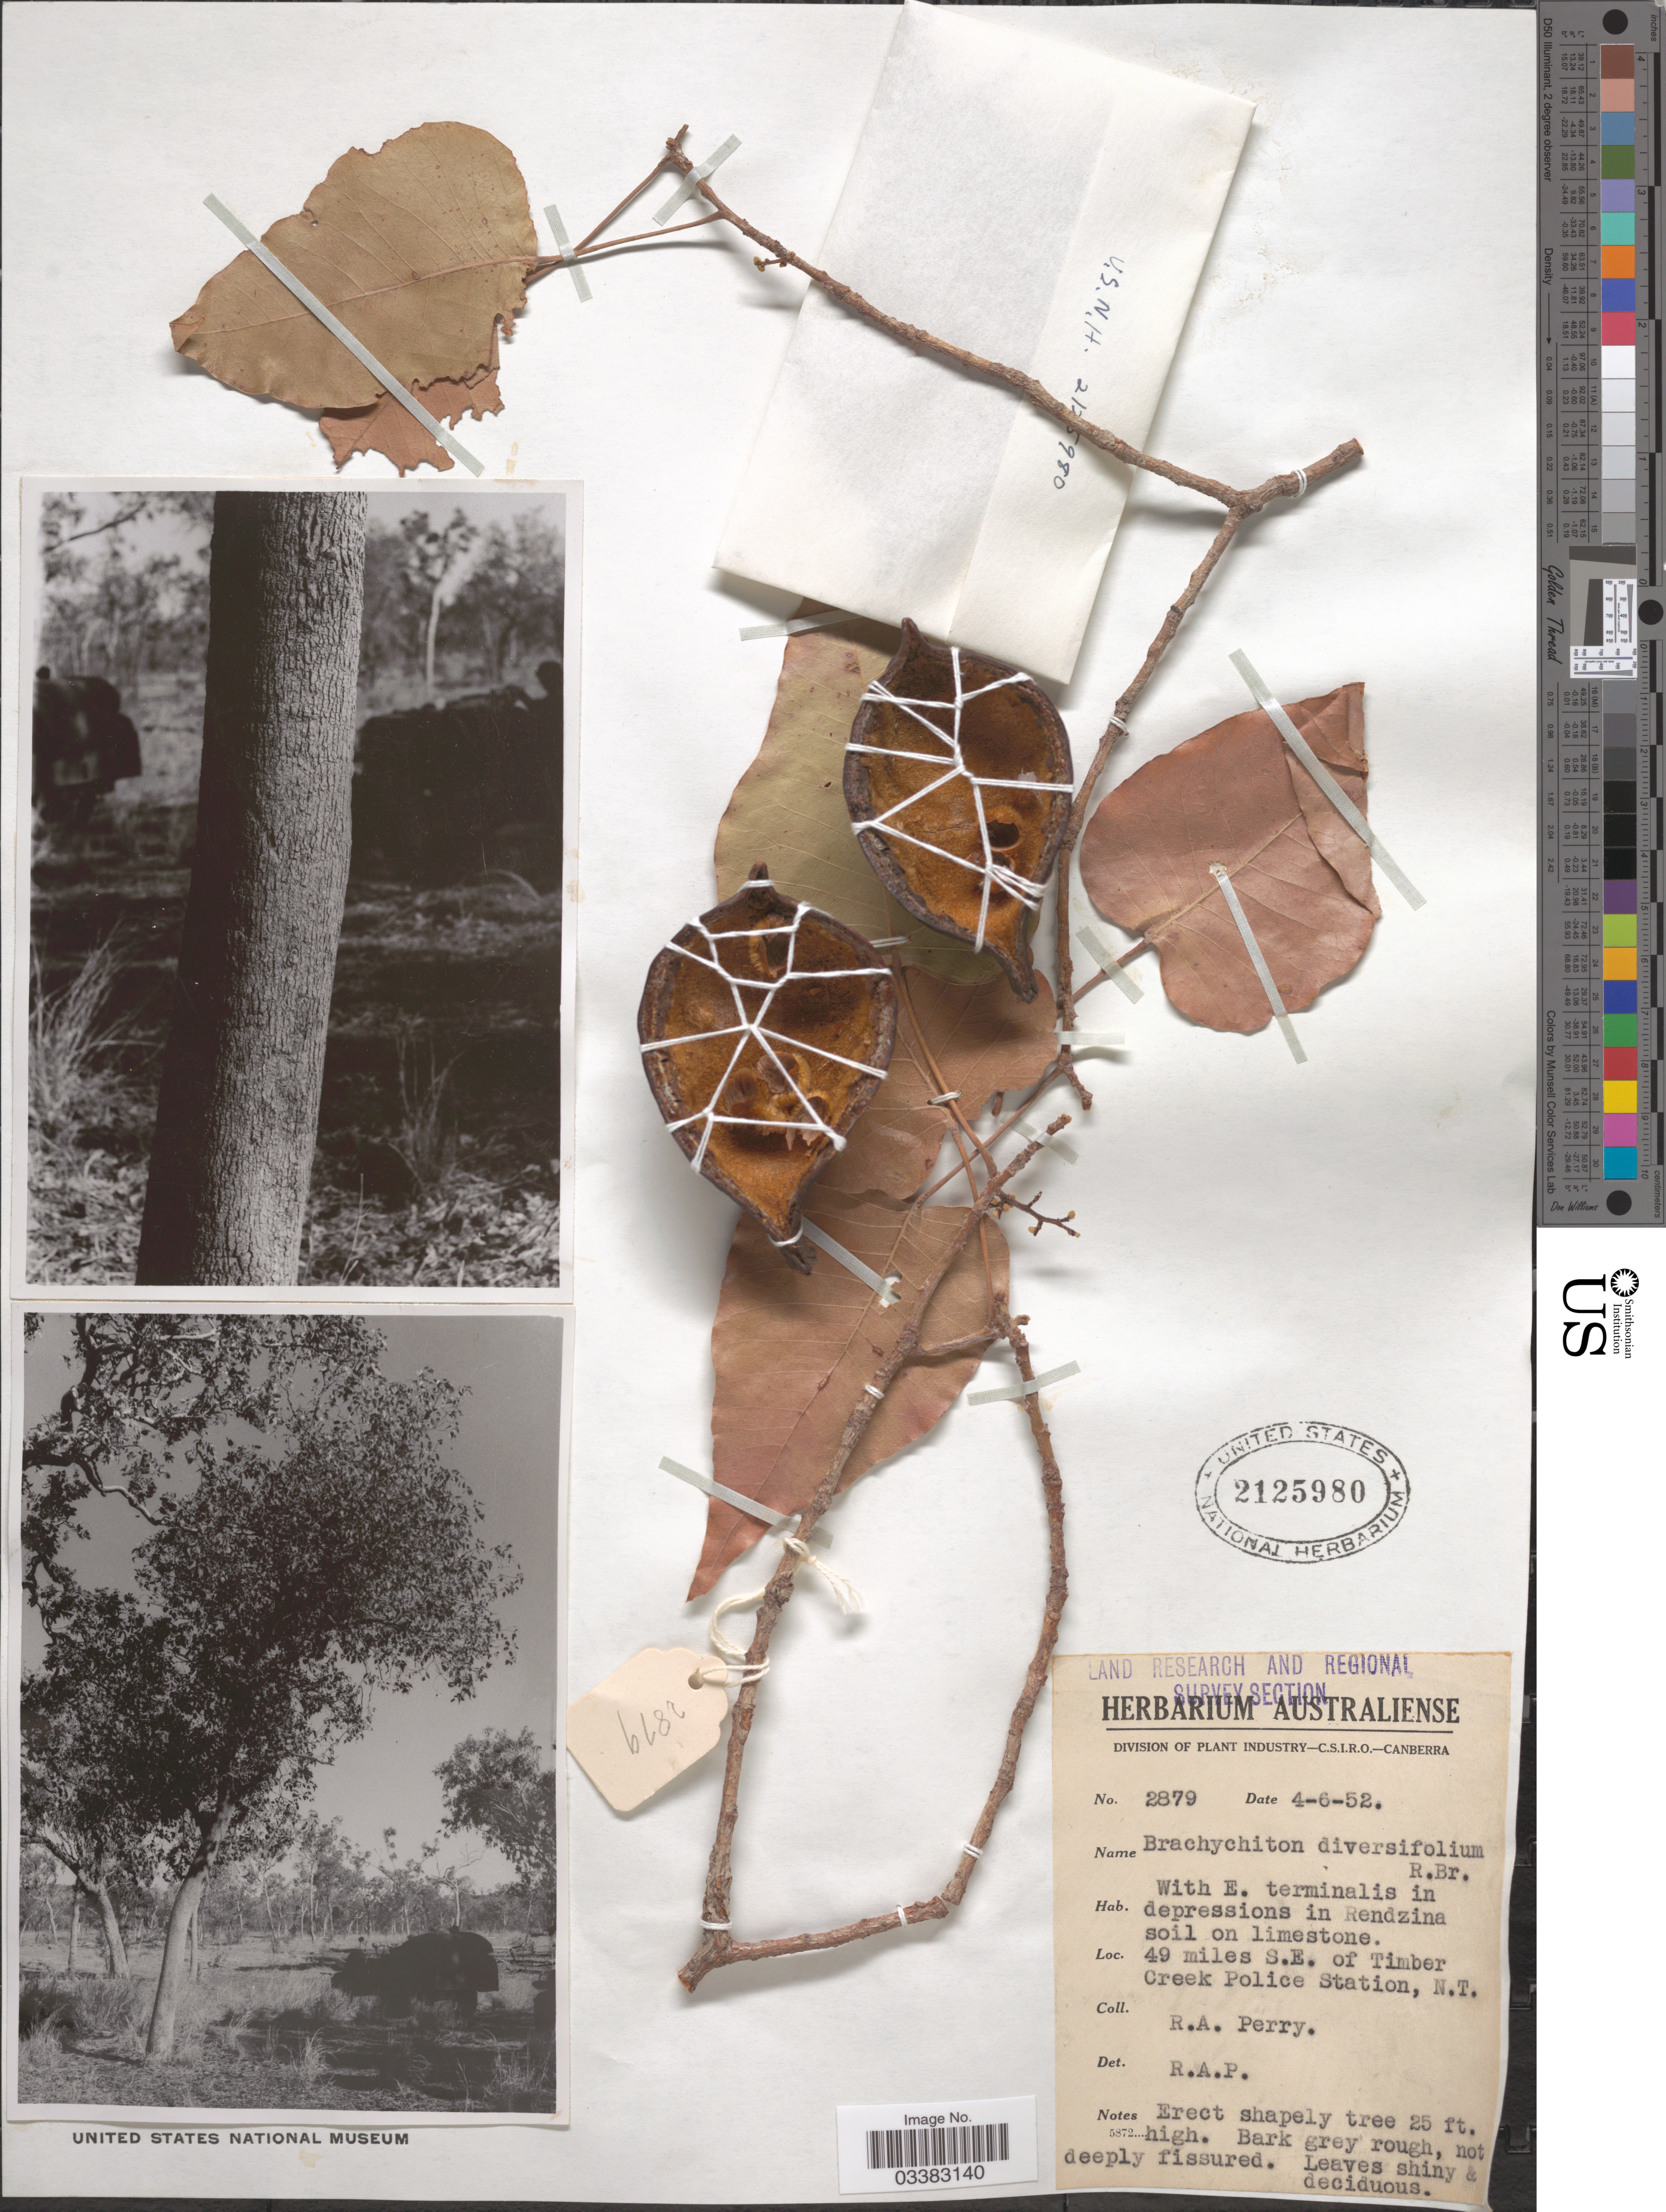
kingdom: Plantae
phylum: Tracheophyta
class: Magnoliopsida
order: Malvales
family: Malvaceae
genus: Brachychiton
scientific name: Brachychiton populneus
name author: (Schott & Endl.) R. Br.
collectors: Perry, R. A.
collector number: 2879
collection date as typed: Transcribed d/m/y: 4/6/52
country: Australia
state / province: Northern Territory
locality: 49 miles S.E. of Timber Creek Police Station, N.T.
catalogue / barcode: US 2125980